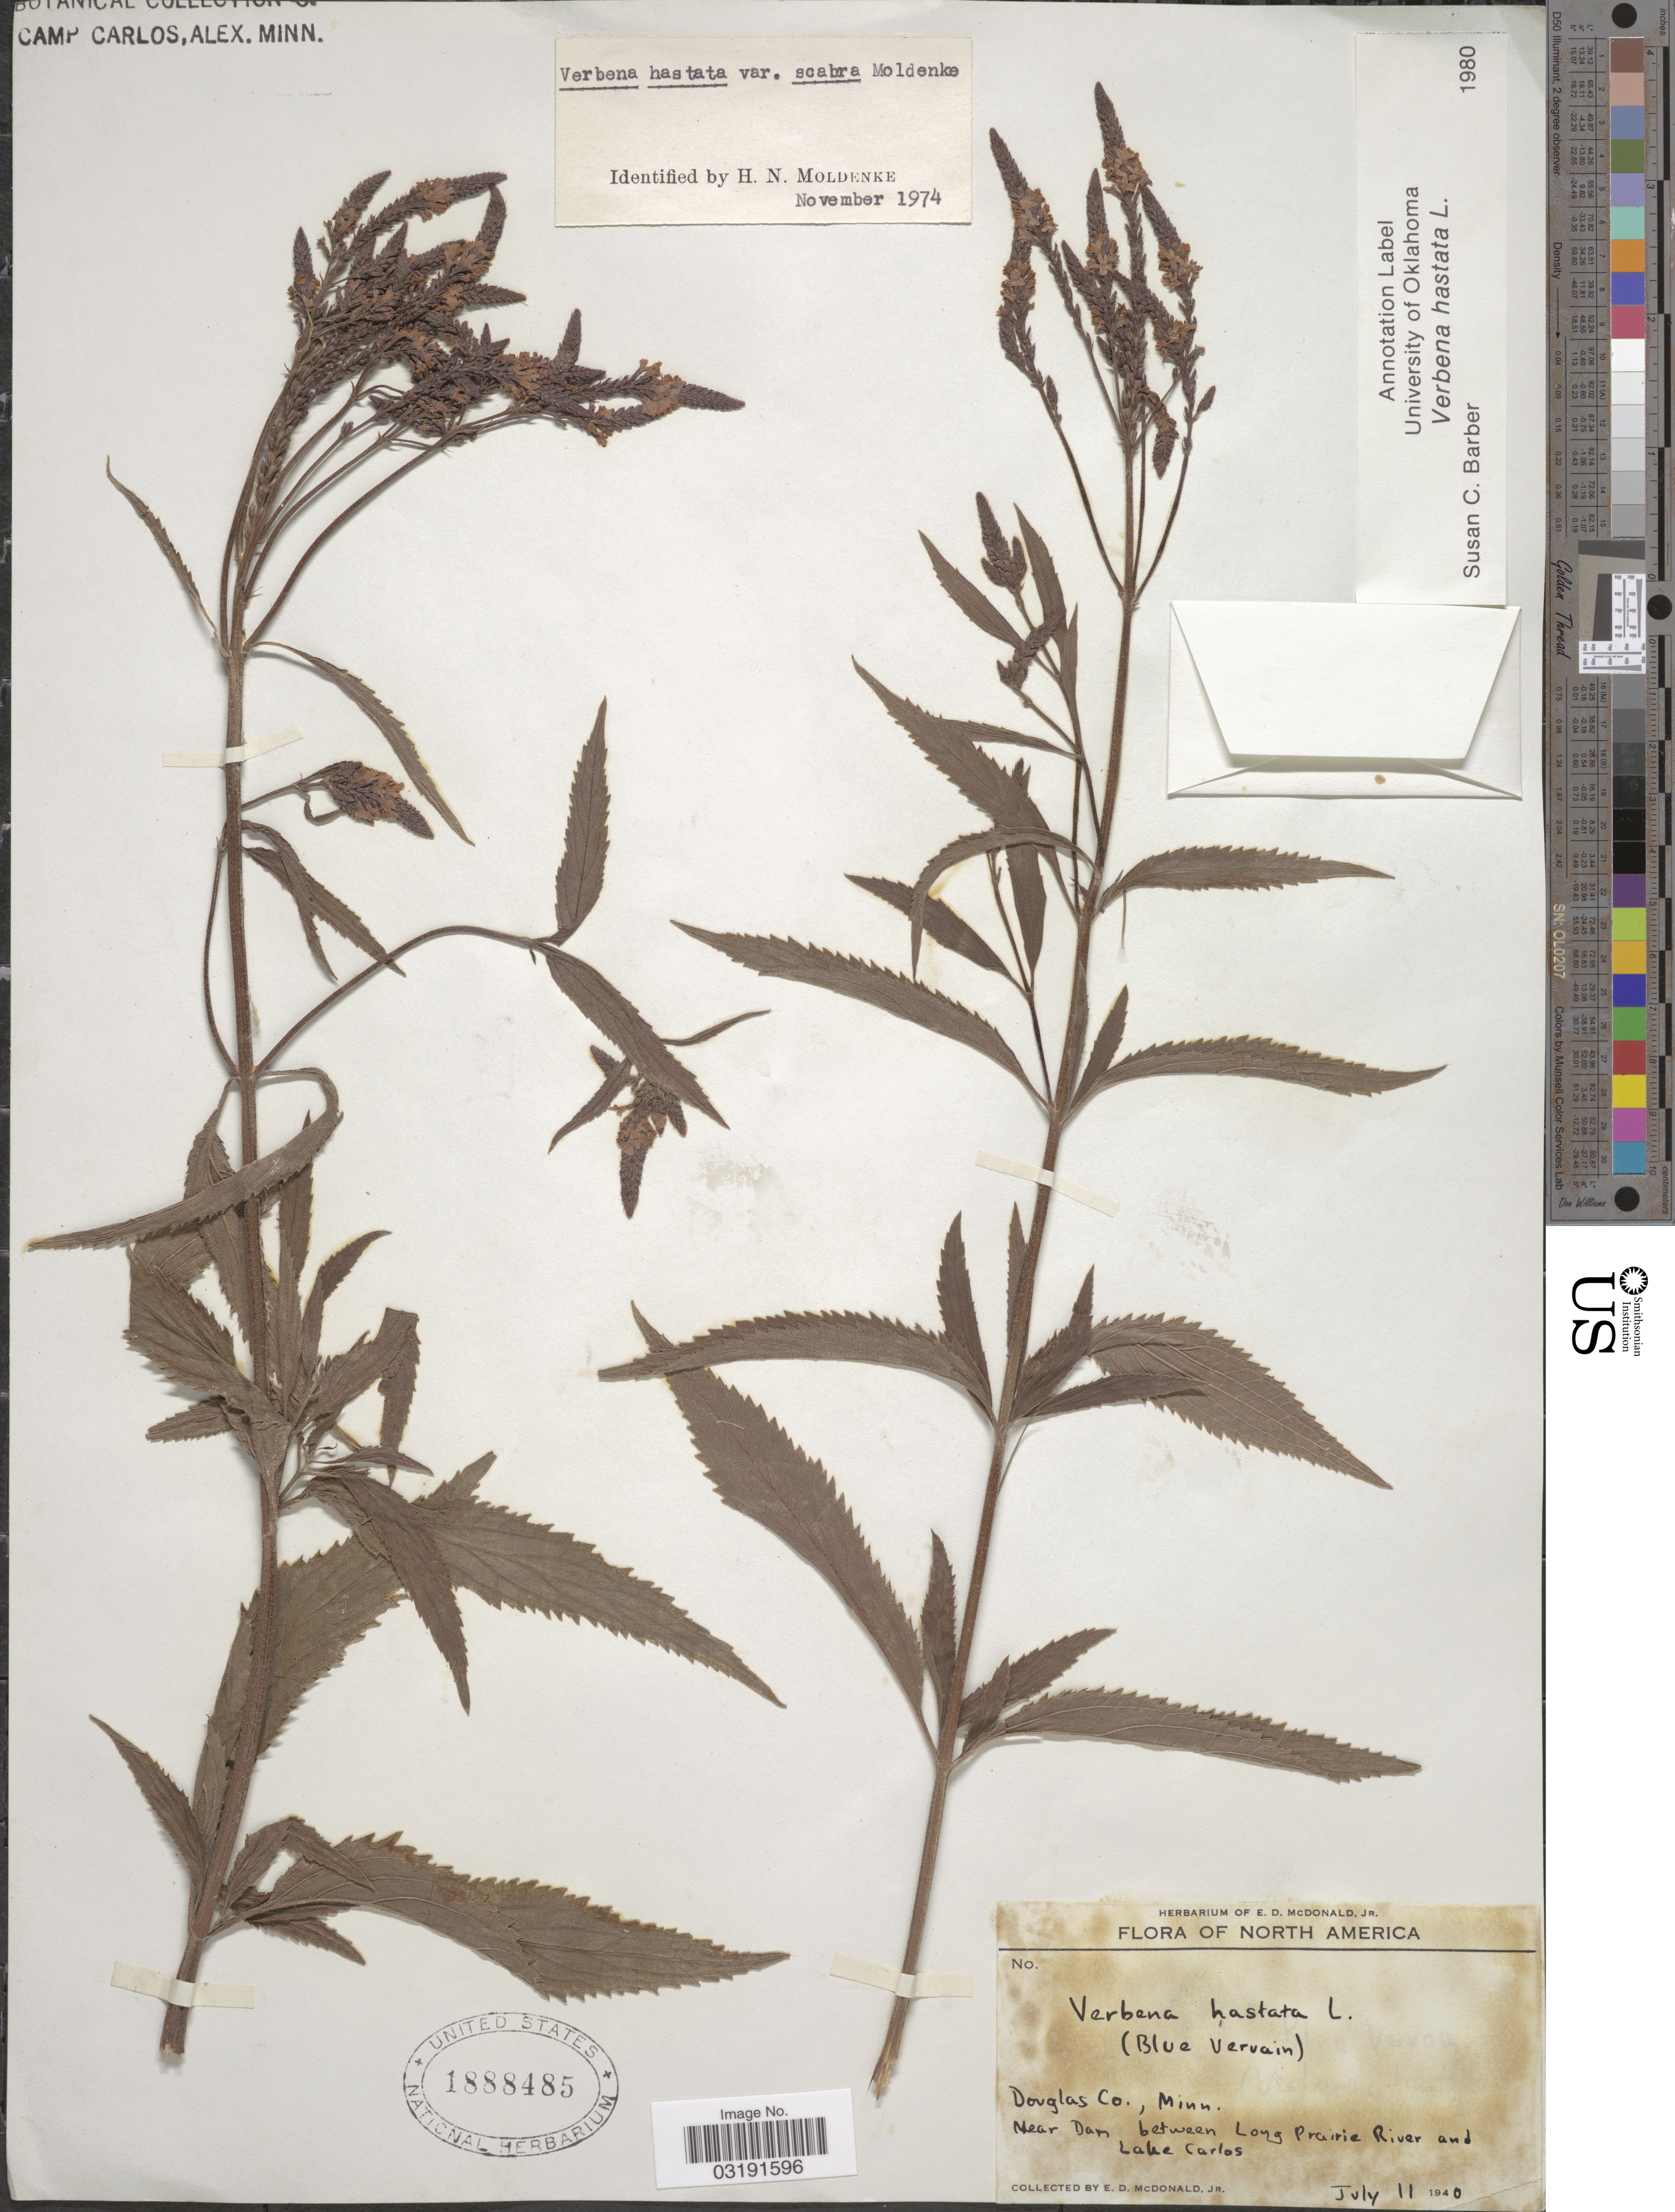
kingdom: Plantae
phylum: Tracheophyta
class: Magnoliopsida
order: Lamiales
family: Verbenaceae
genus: Verbena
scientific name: Verbena hastata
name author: L.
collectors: E. D. McDonald Jr.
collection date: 1940-07-11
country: United States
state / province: Minnesota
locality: Douglas Co., Near Dam between Long Prairie River and Lake Carlos.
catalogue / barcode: US 1888485